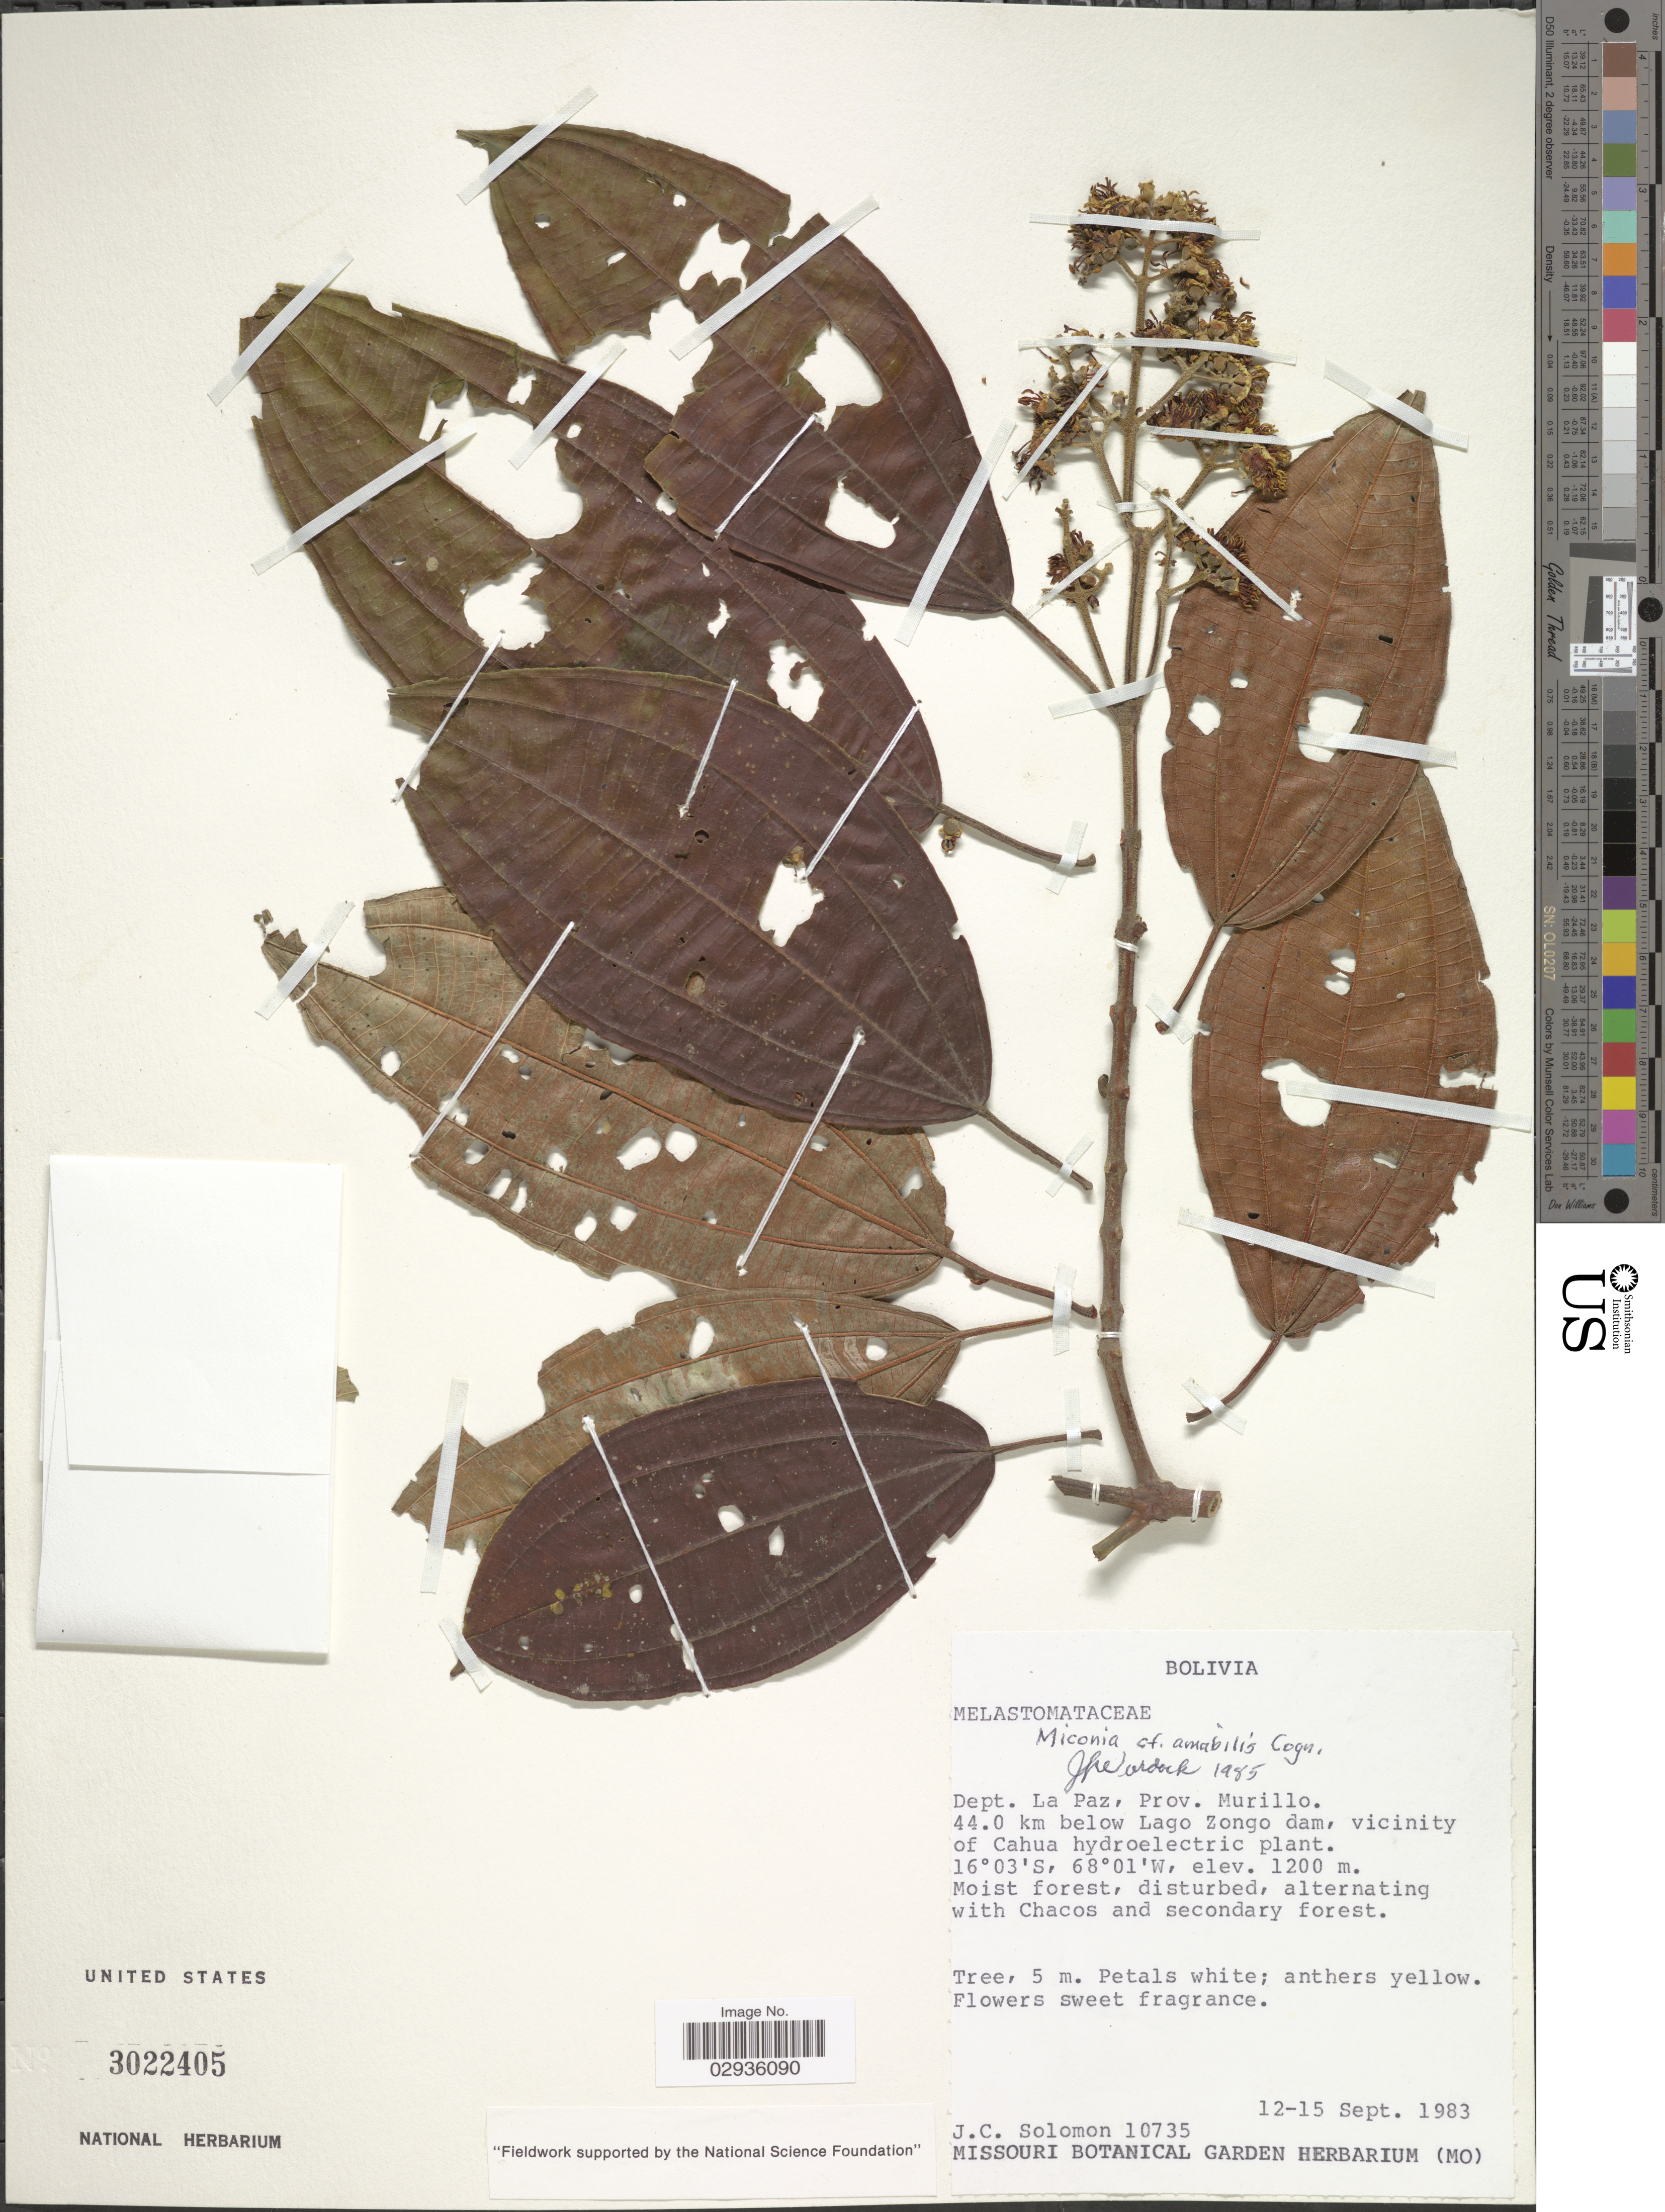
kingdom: Plantae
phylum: Tracheophyta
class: Magnoliopsida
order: Myrtales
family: Melastomataceae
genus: Miconia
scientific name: Miconia amabilis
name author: Cogn.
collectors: J. C. Solomon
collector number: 10735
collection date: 1983-09-12/1983-09-15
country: Bolivia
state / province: La Paz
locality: Dept. La Paz, Prov. Murillo. 44.0 km below Lago Zongo dam, vicinity of Cahua hydroelectric plant.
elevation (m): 1200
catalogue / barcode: US 3022405